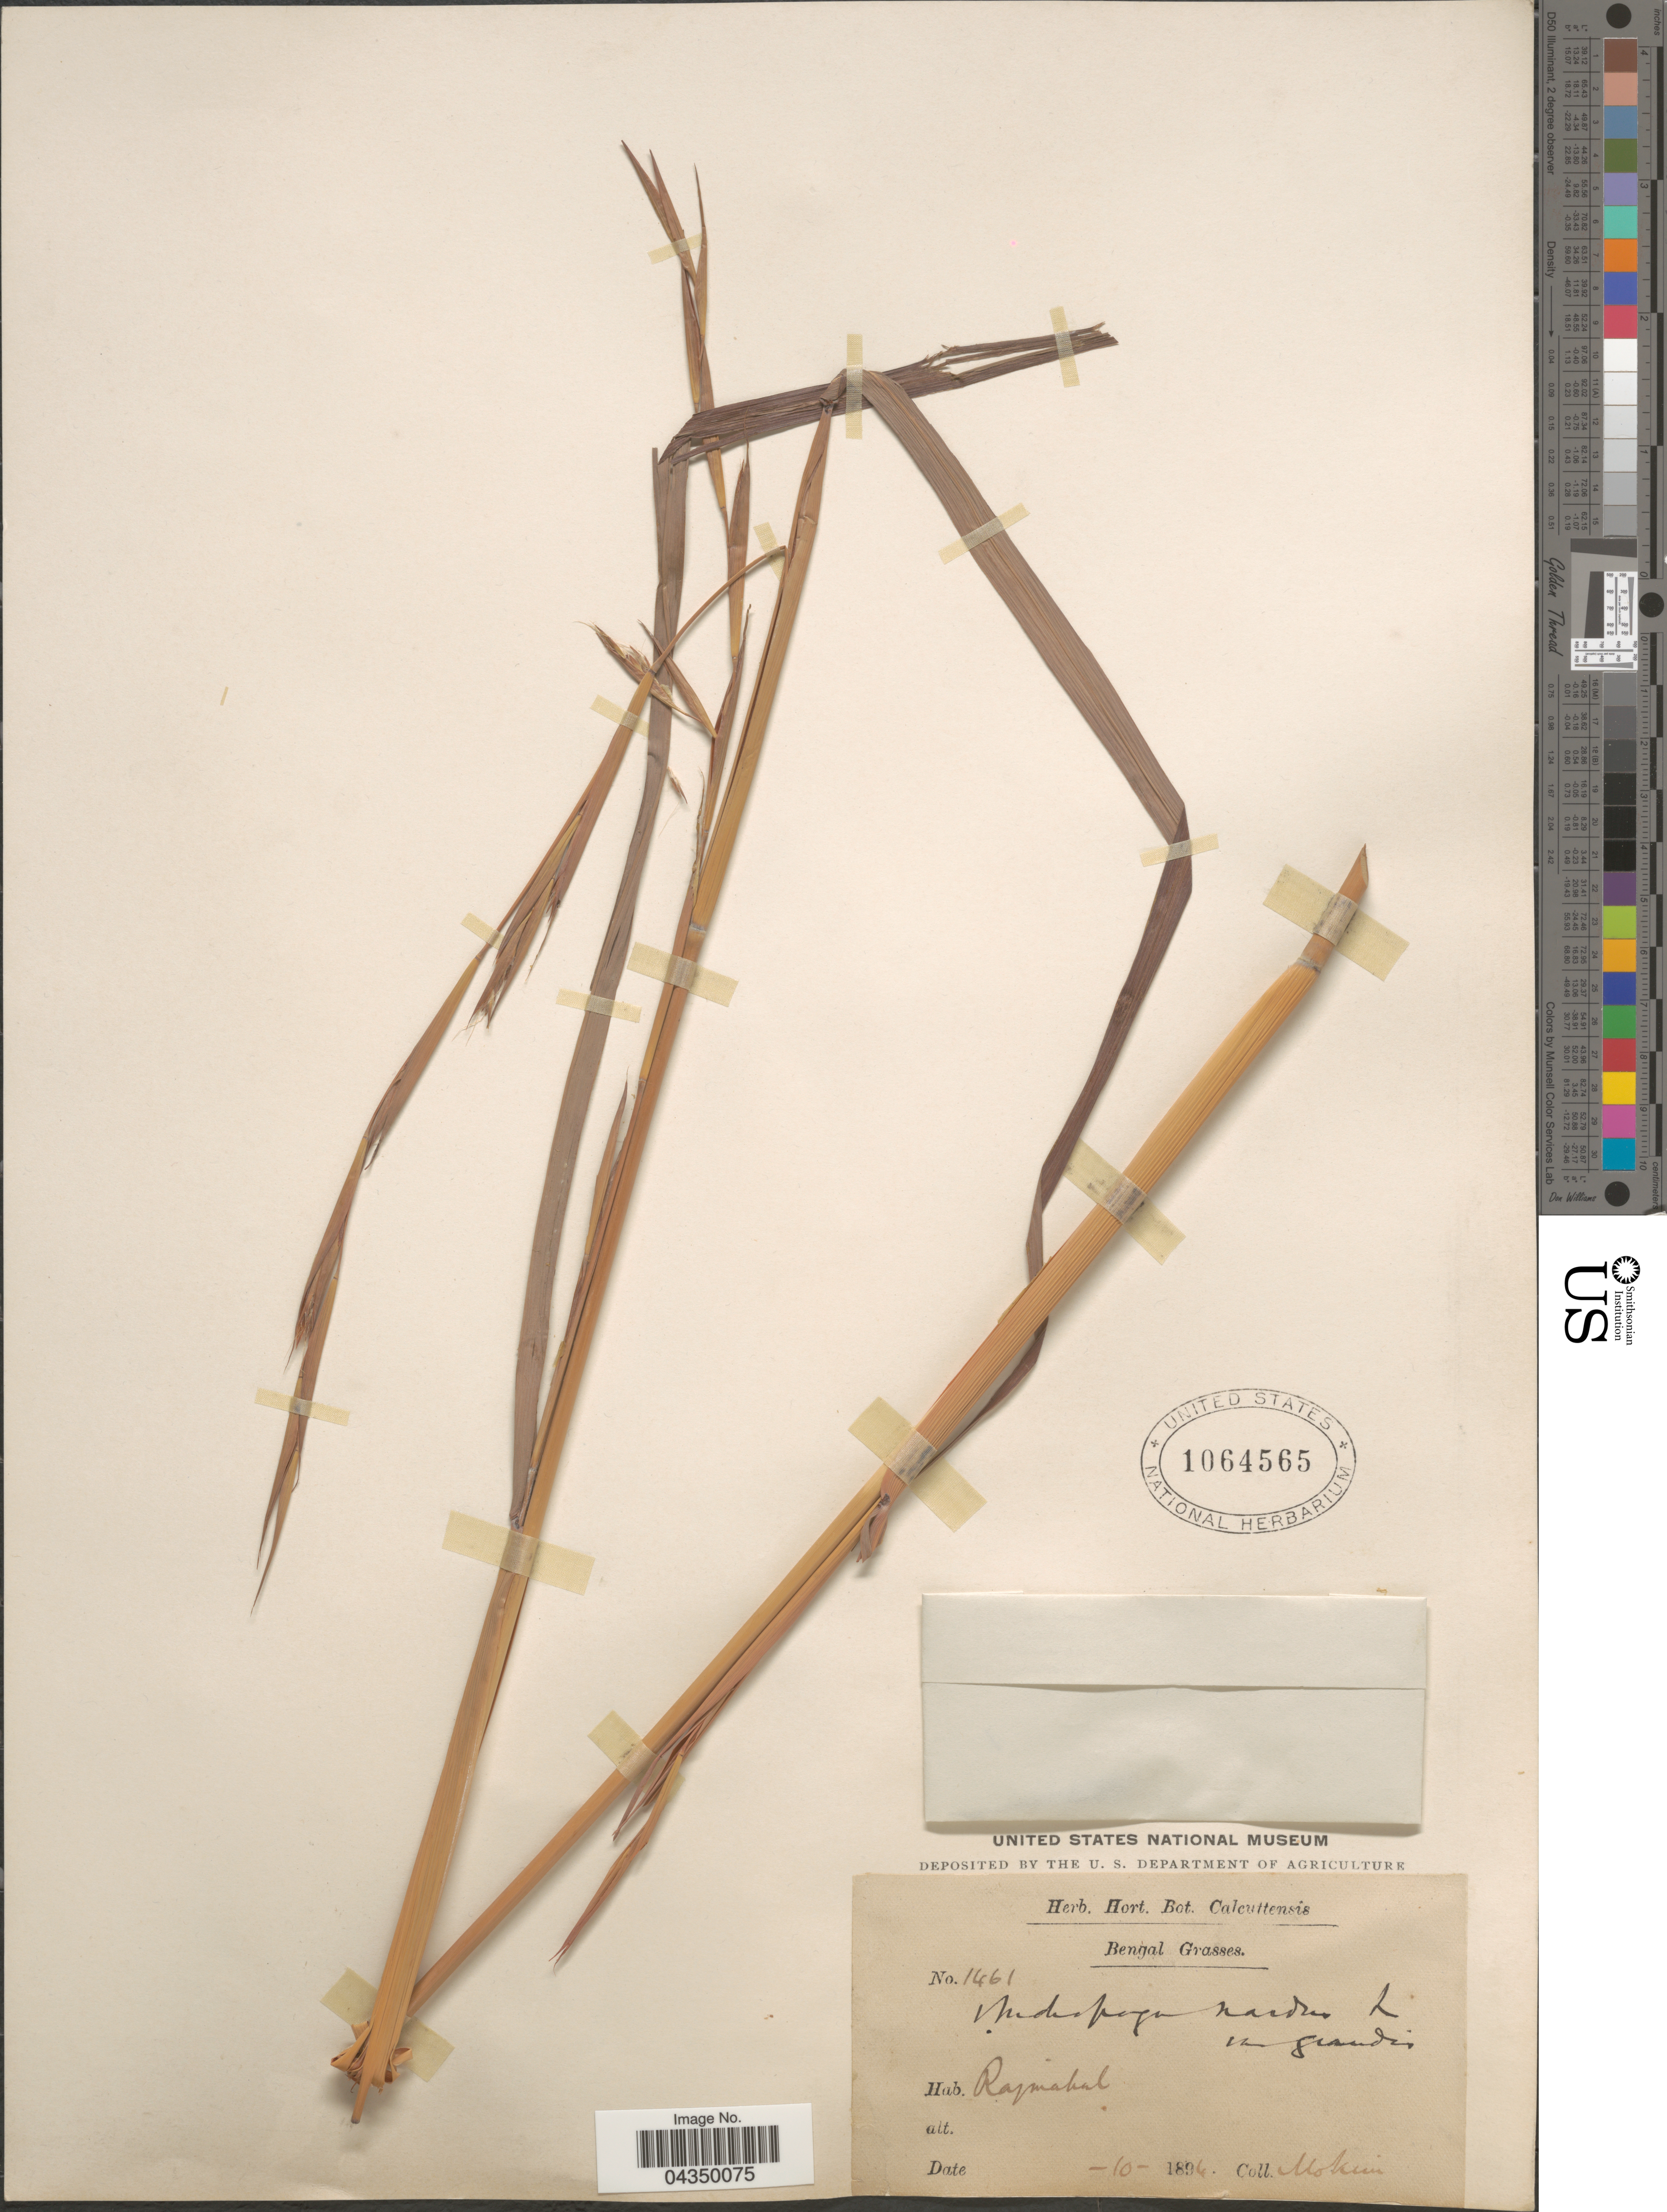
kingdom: Plantae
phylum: Tracheophyta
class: Liliopsida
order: Poales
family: Poaceae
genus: Cymbopogon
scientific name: Cymbopogon nardus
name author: (L.) Rendle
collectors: -. Mokim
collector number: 1461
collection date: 1894-10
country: India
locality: Rajmahal.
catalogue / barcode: US 1064565